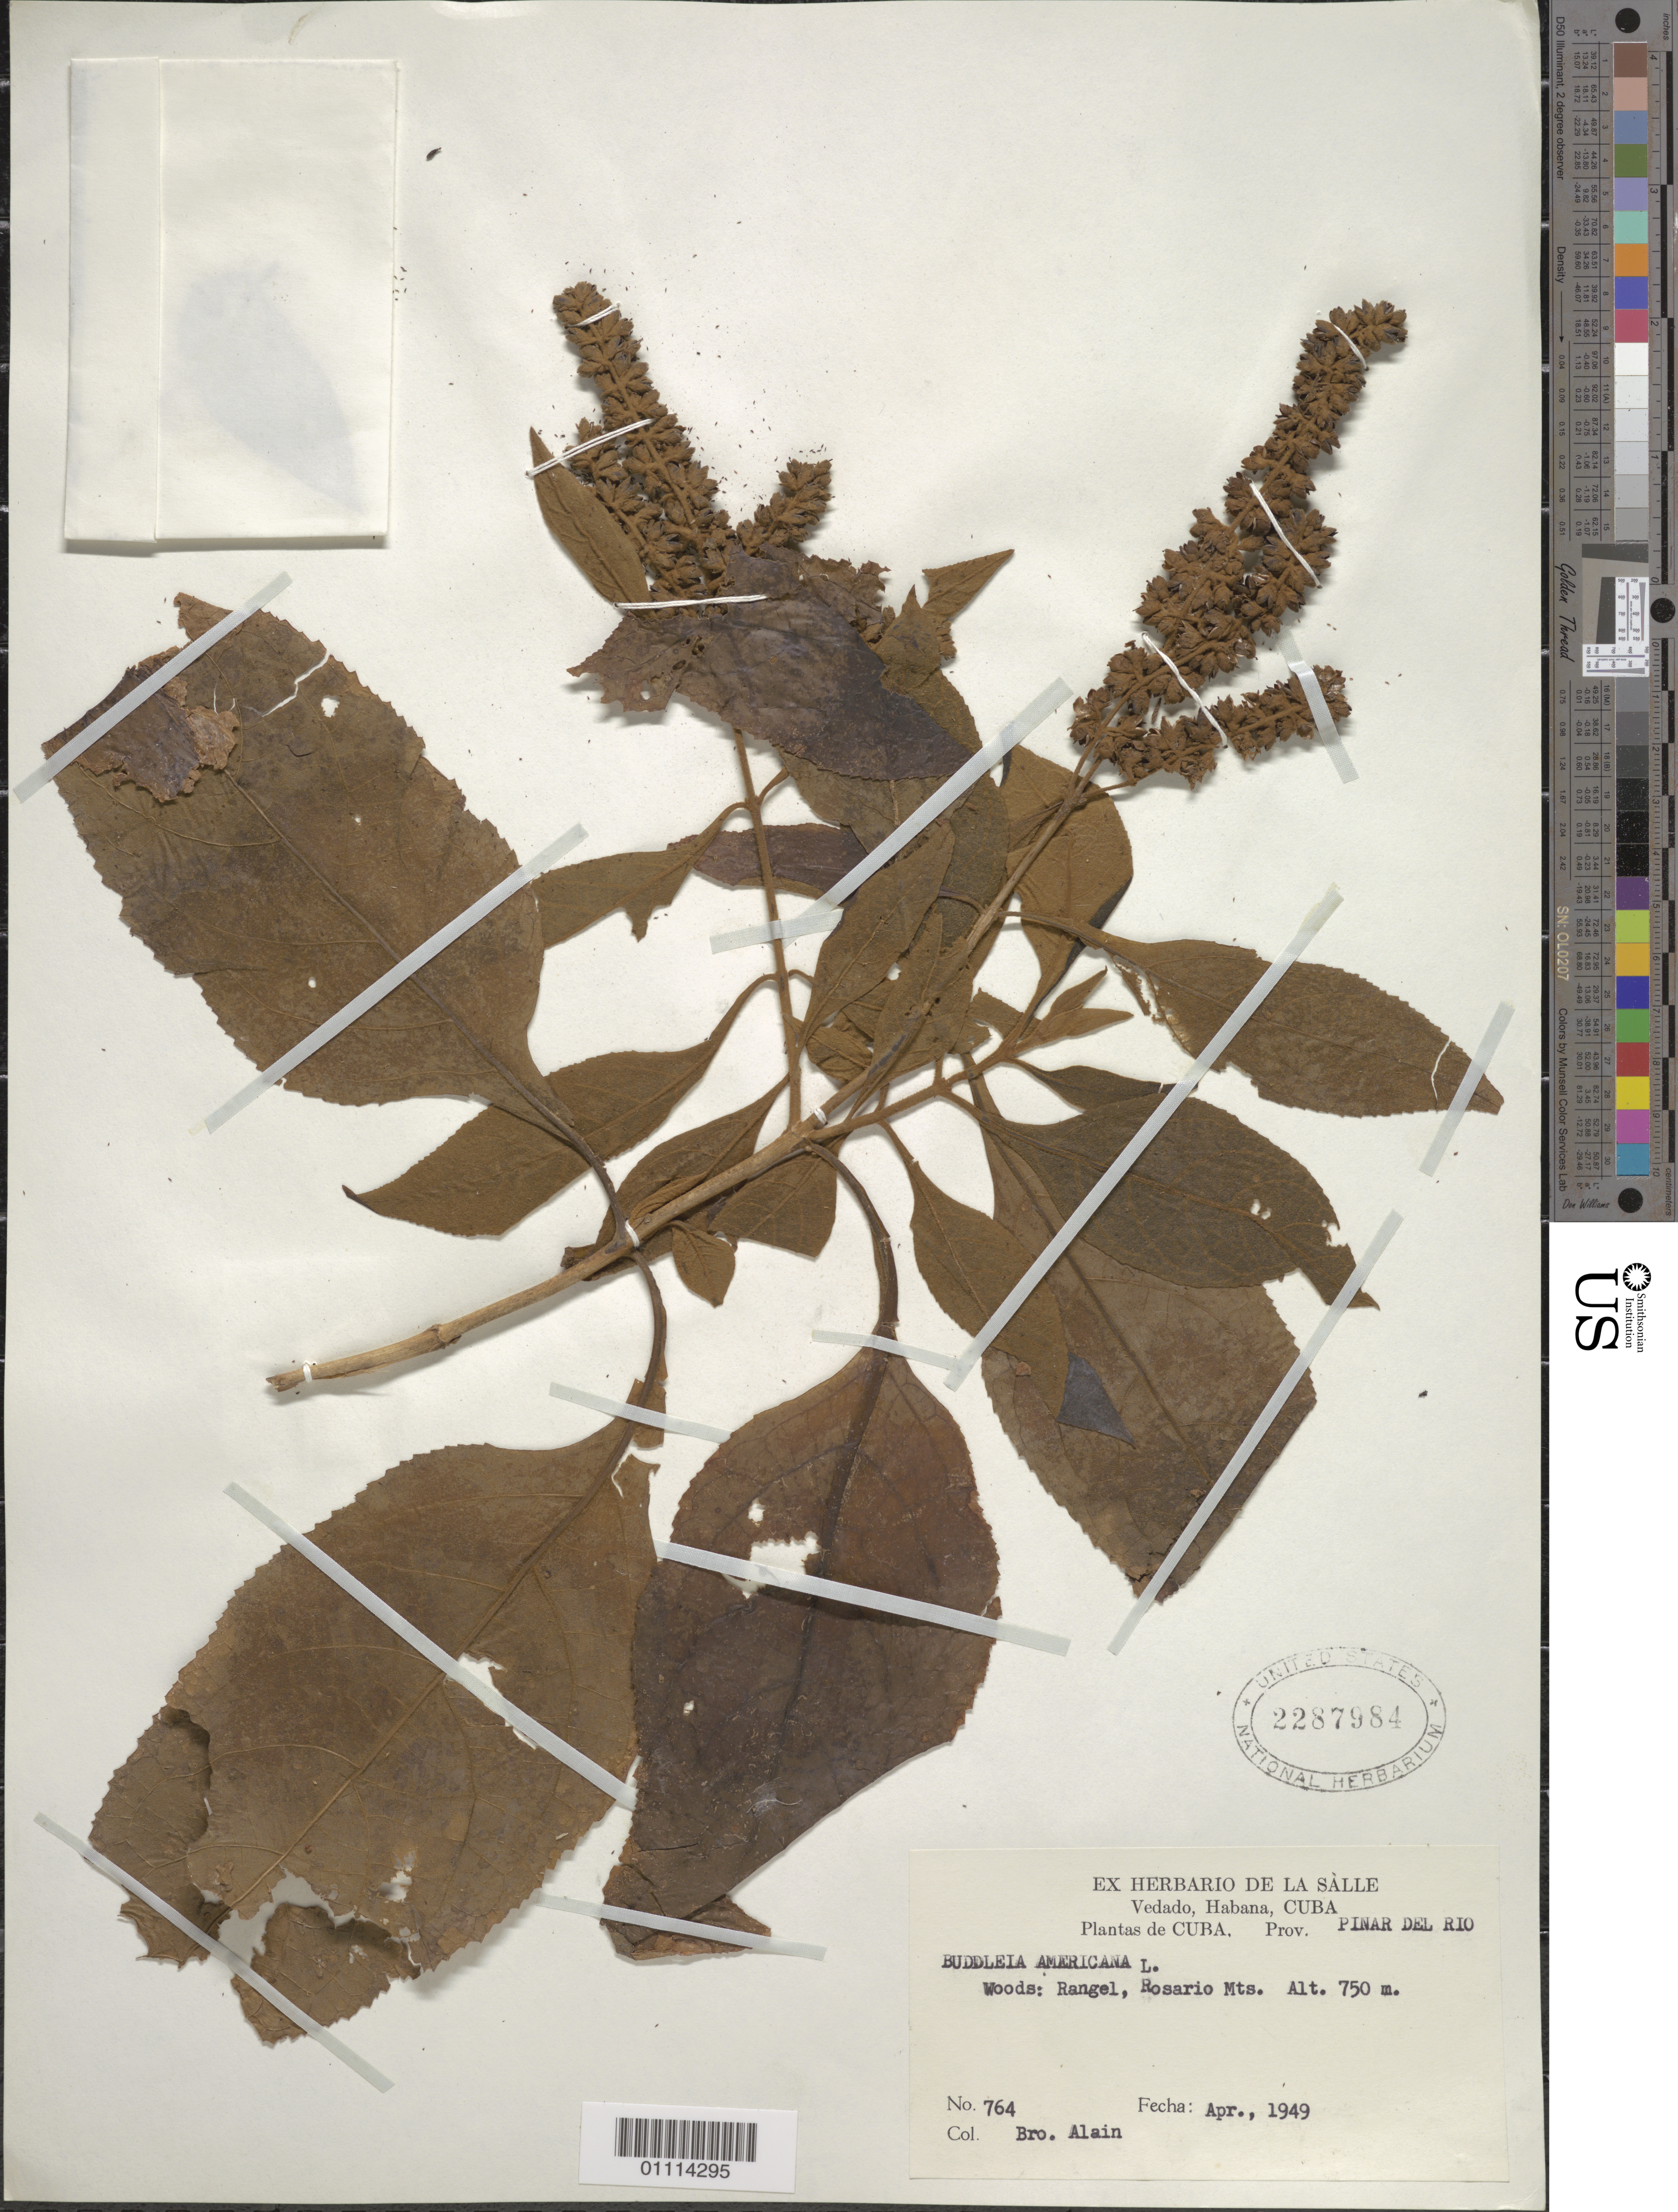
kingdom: Plantae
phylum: Tracheophyta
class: Magnoliopsida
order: Lamiales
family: Scrophulariaceae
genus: Buddleja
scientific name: Buddleja americana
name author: L.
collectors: A. H. Liogier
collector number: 764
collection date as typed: Apr 1949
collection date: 1949-04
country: Cuba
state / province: Pinar del Rio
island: Cuba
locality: Woods: Rangel, Rosario Mts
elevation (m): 750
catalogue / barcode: US 2287984